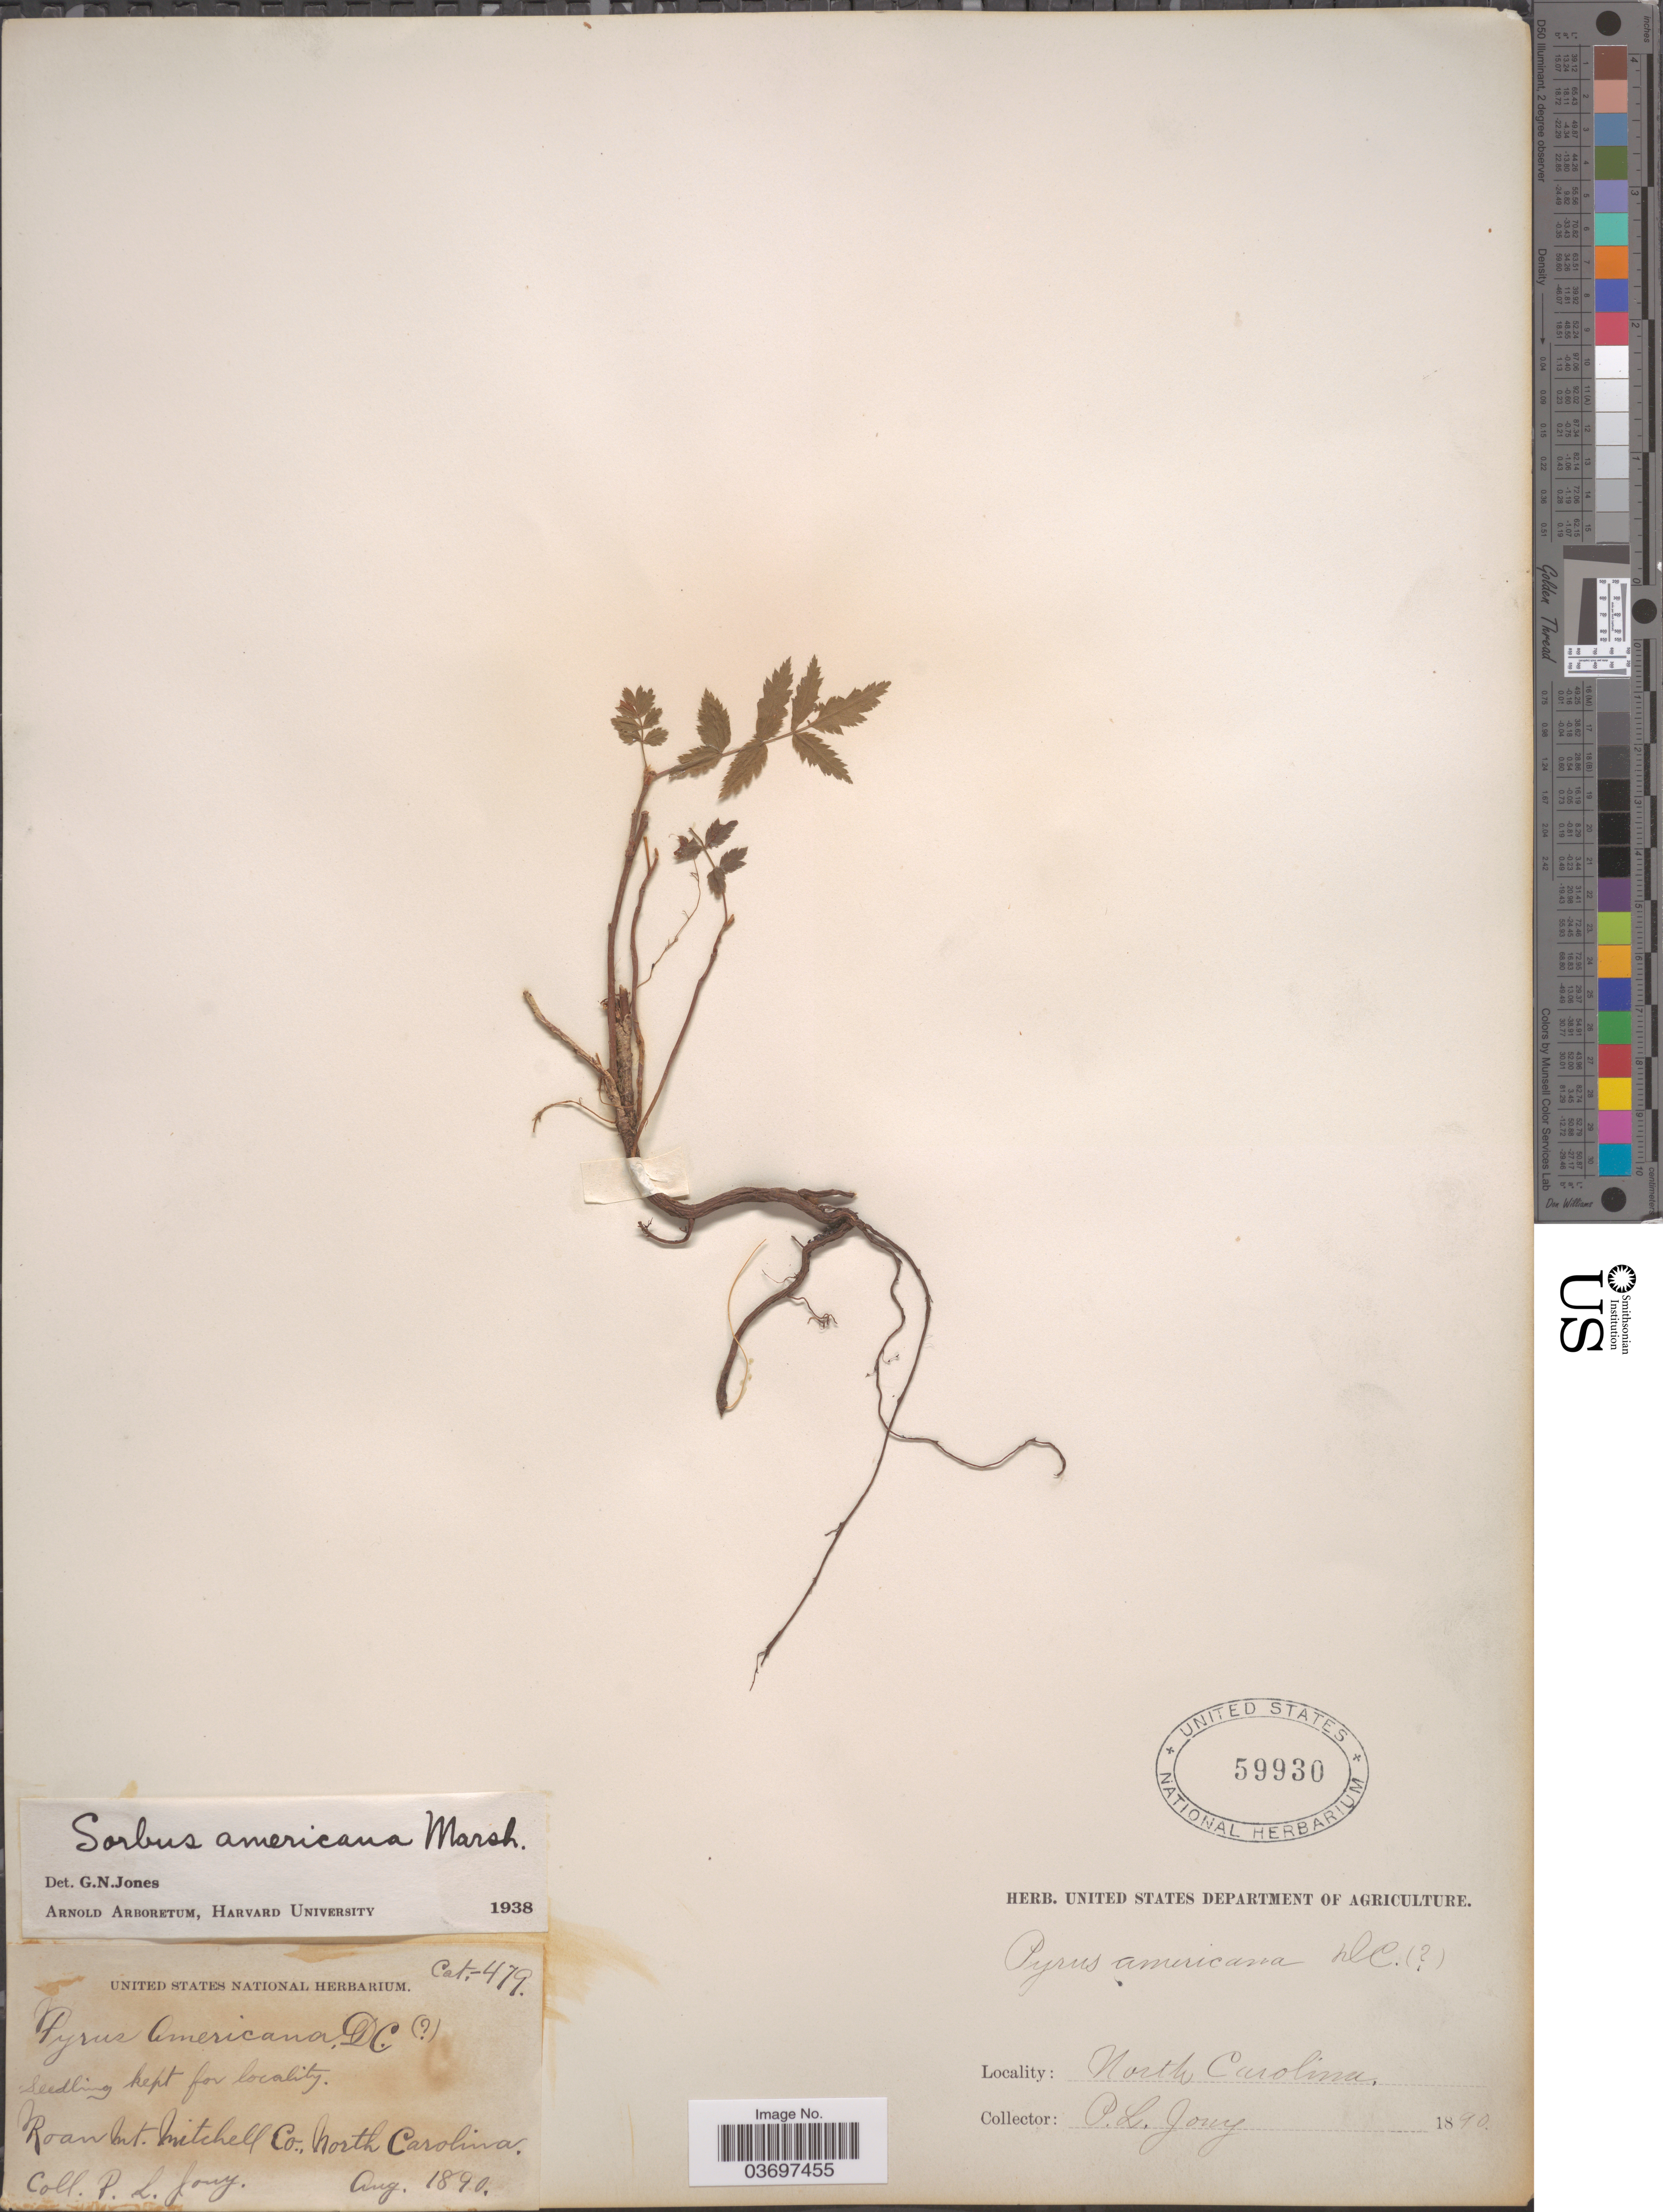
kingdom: Plantae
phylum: Tracheophyta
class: Magnoliopsida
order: Rosales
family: Rosaceae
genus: Sorbus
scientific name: Sorbus americana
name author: Marshall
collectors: P. Jony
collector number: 479?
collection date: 1890-08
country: United States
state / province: North Carolina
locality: Roan Mt. Mitchell Co.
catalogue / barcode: US 59930